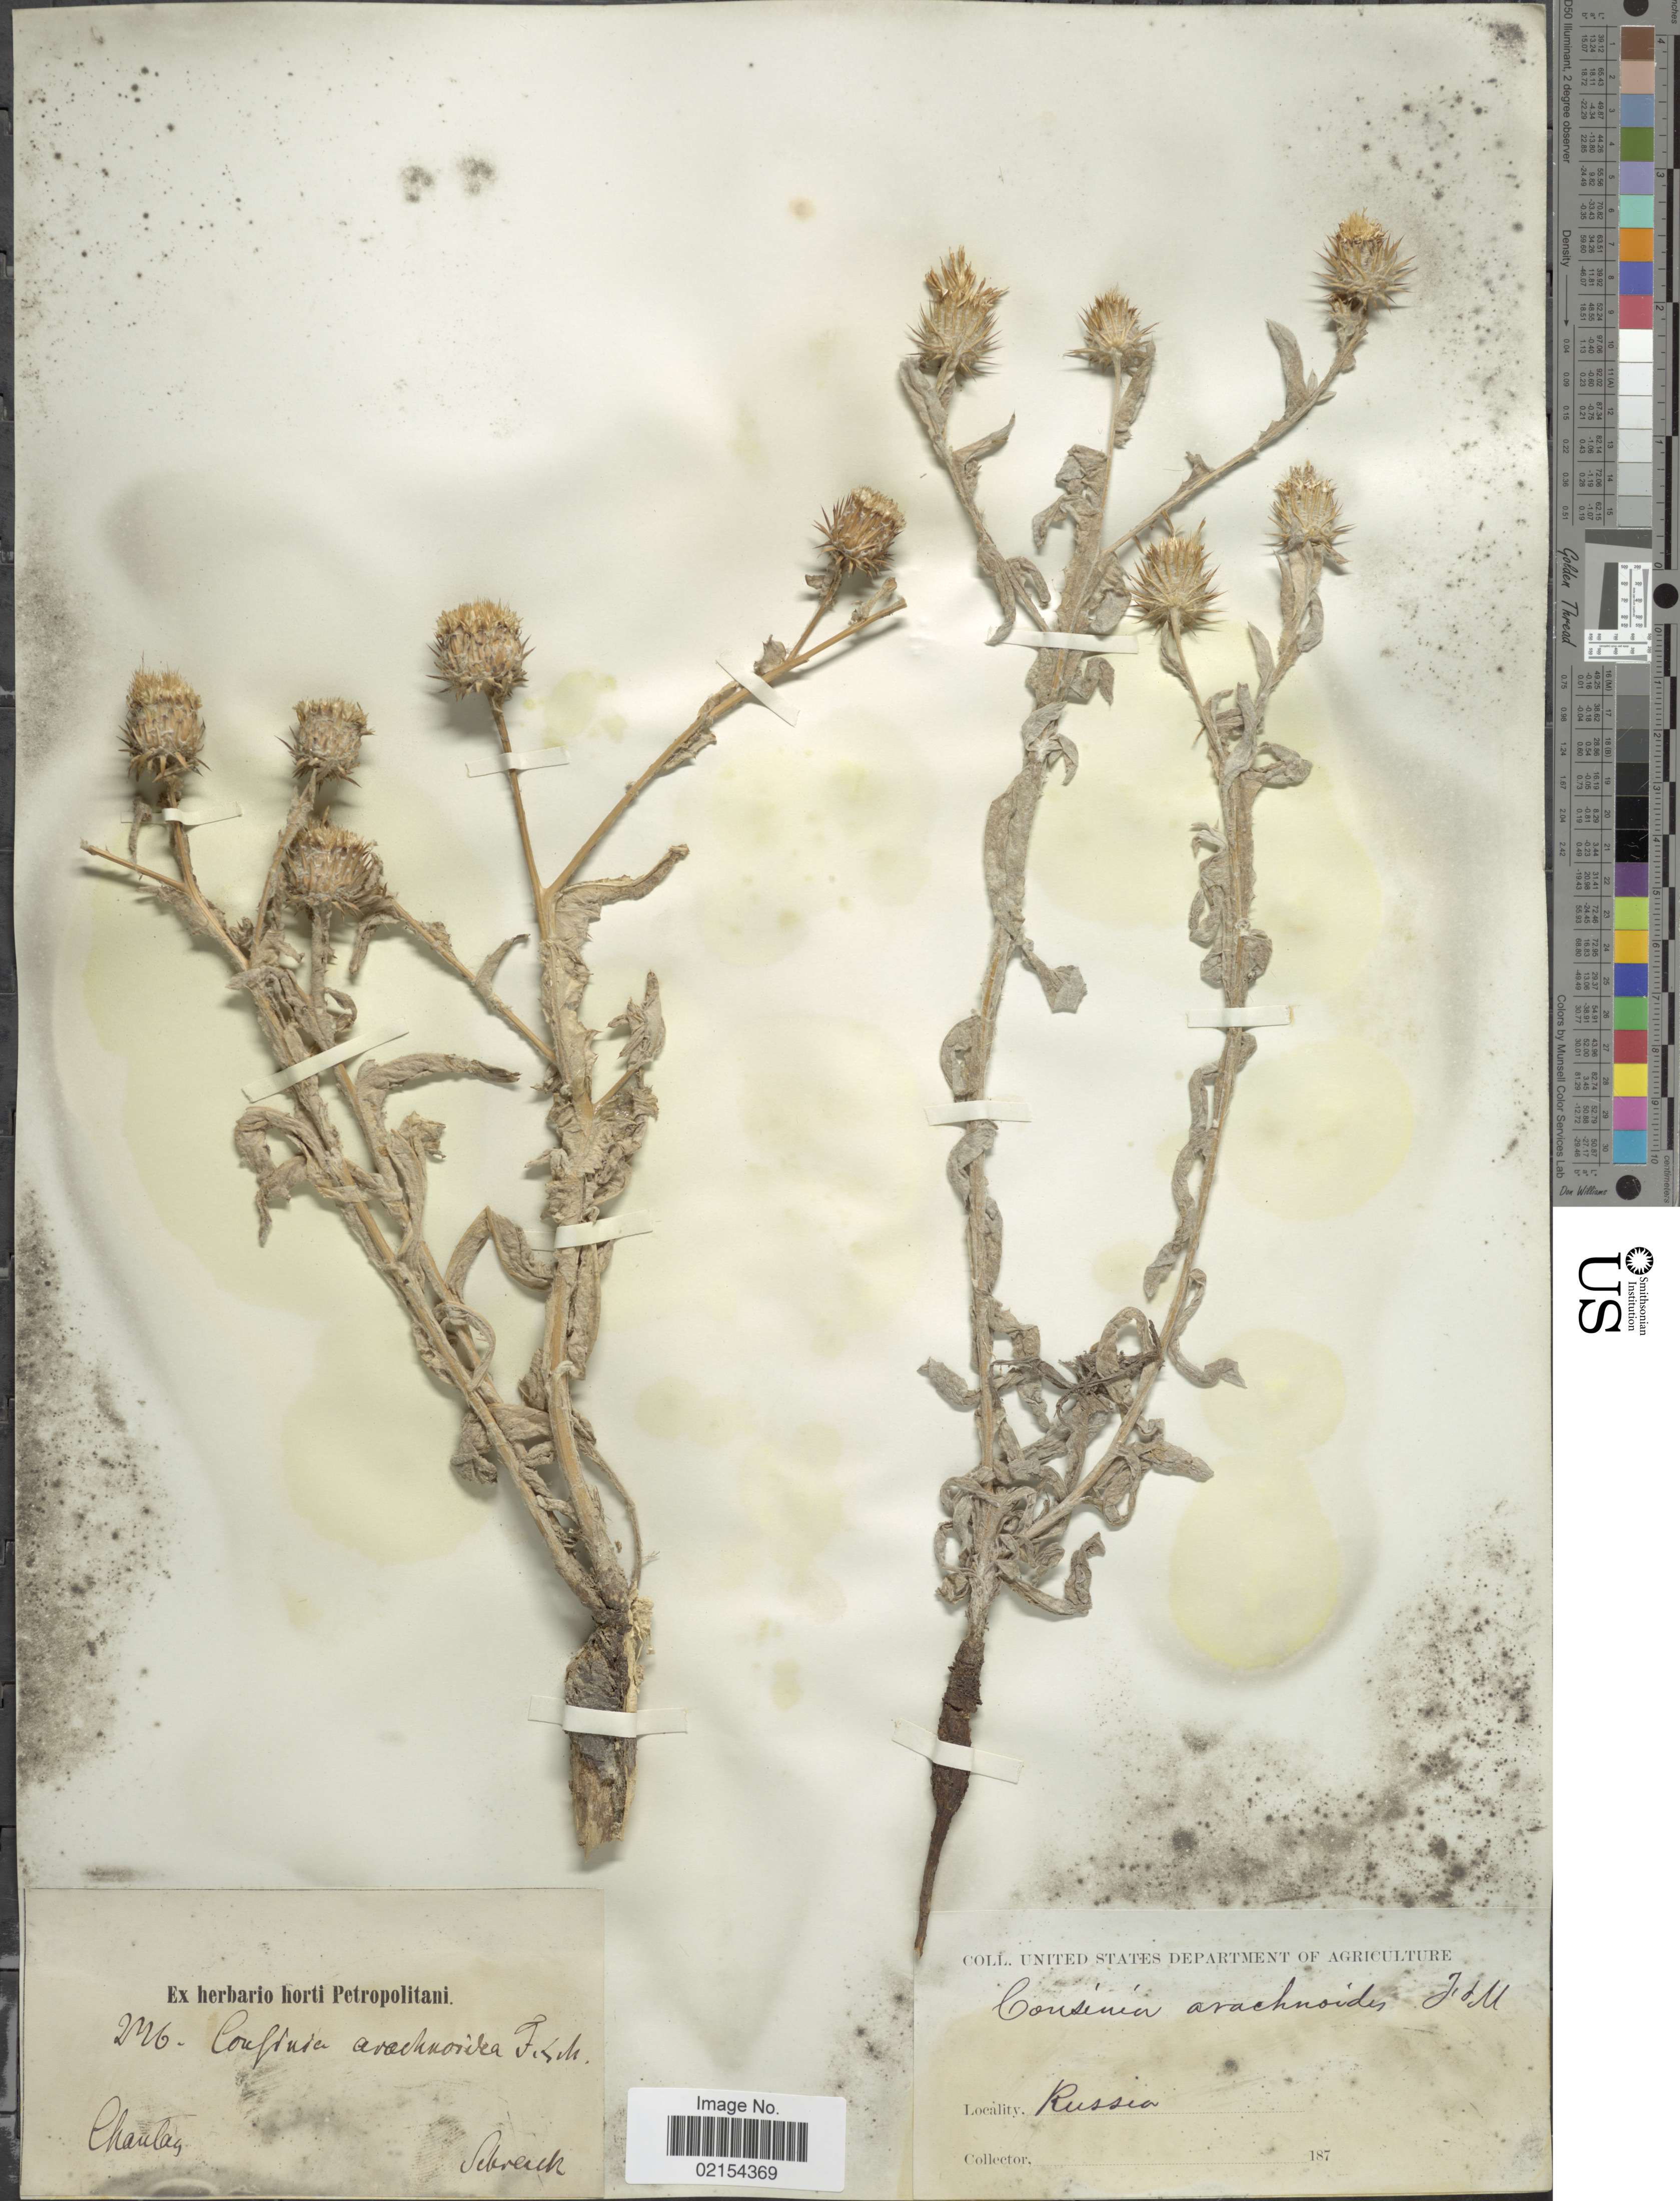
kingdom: Plantae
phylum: Tracheophyta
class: Magnoliopsida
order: Asterales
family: Asteraceae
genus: Cousinia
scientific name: Cousinia arachnoidea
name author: Fisch. & C.A. Mey.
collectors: -- Schrenck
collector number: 296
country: China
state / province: Liaoning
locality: Chantay (Changtai)